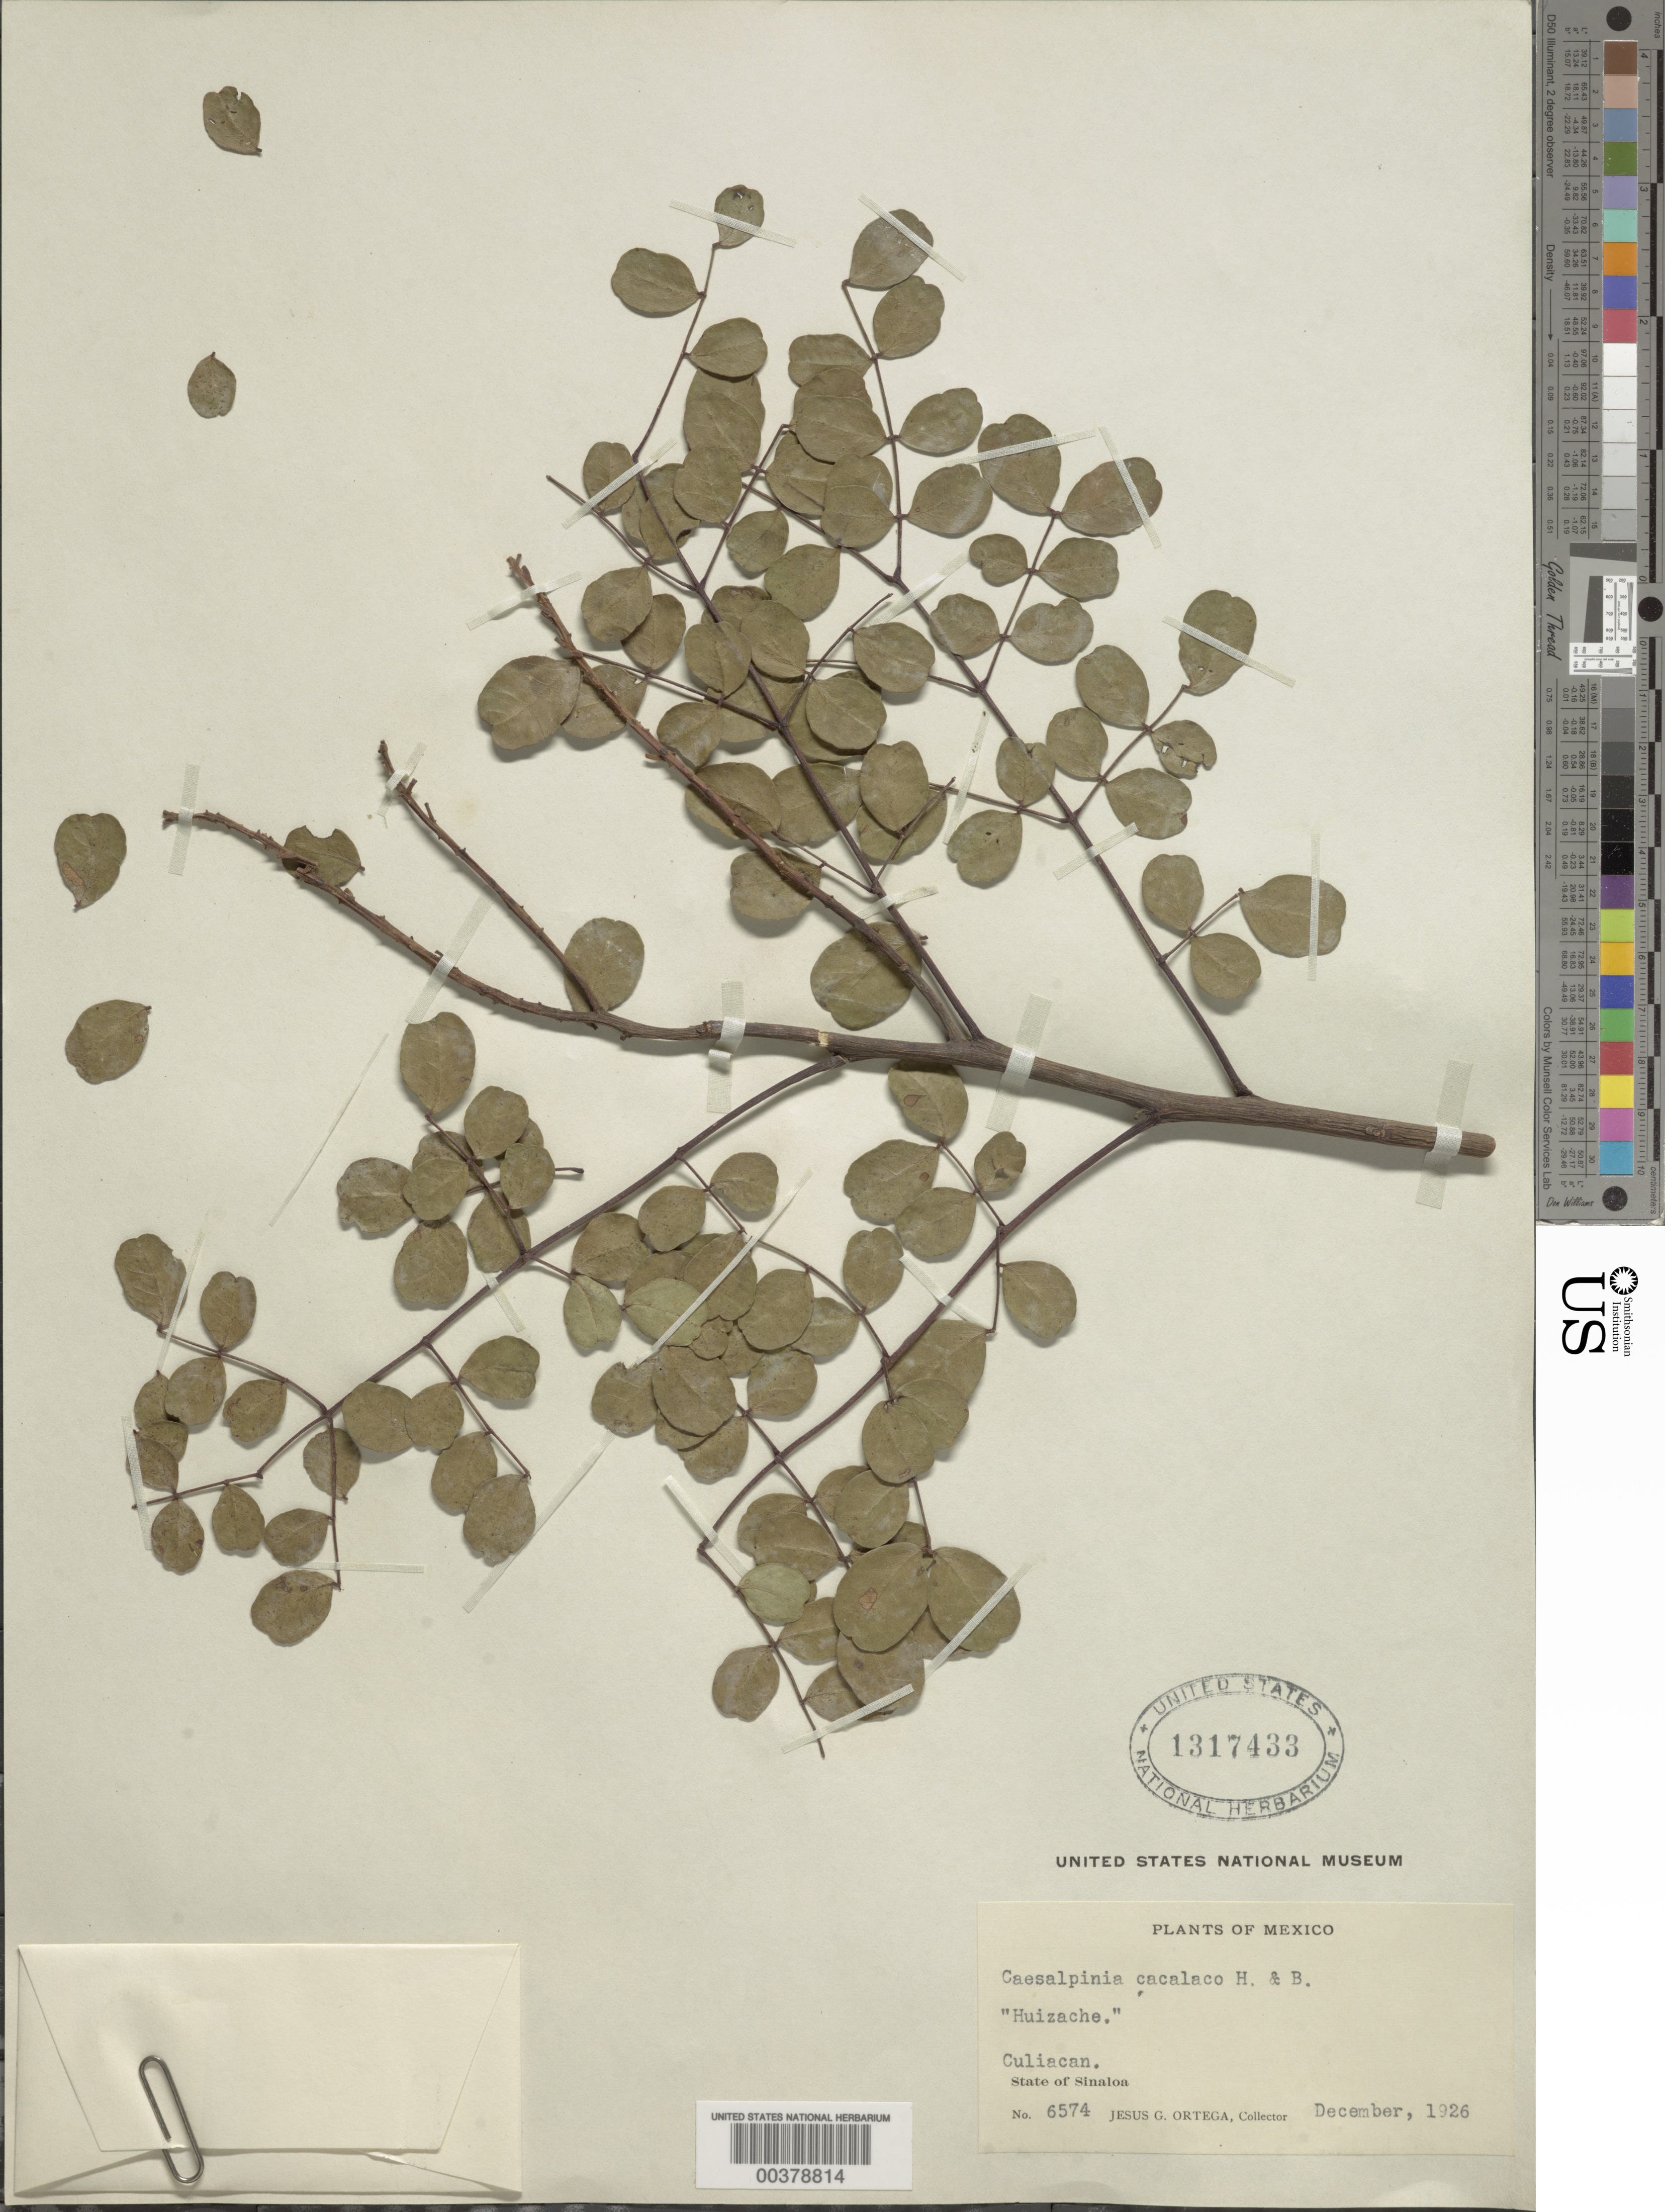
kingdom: Plantae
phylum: Tracheophyta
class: Magnoliopsida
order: Fabales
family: Fabaceae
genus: Tara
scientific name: Tara cacalaco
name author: (Bonpl.) Molinari & Sánchez Och.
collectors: J. Ortega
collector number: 6574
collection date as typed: Dec 1926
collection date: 1926-12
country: Mexico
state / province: Sinaloa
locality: Culiacan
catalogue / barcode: US 1317433